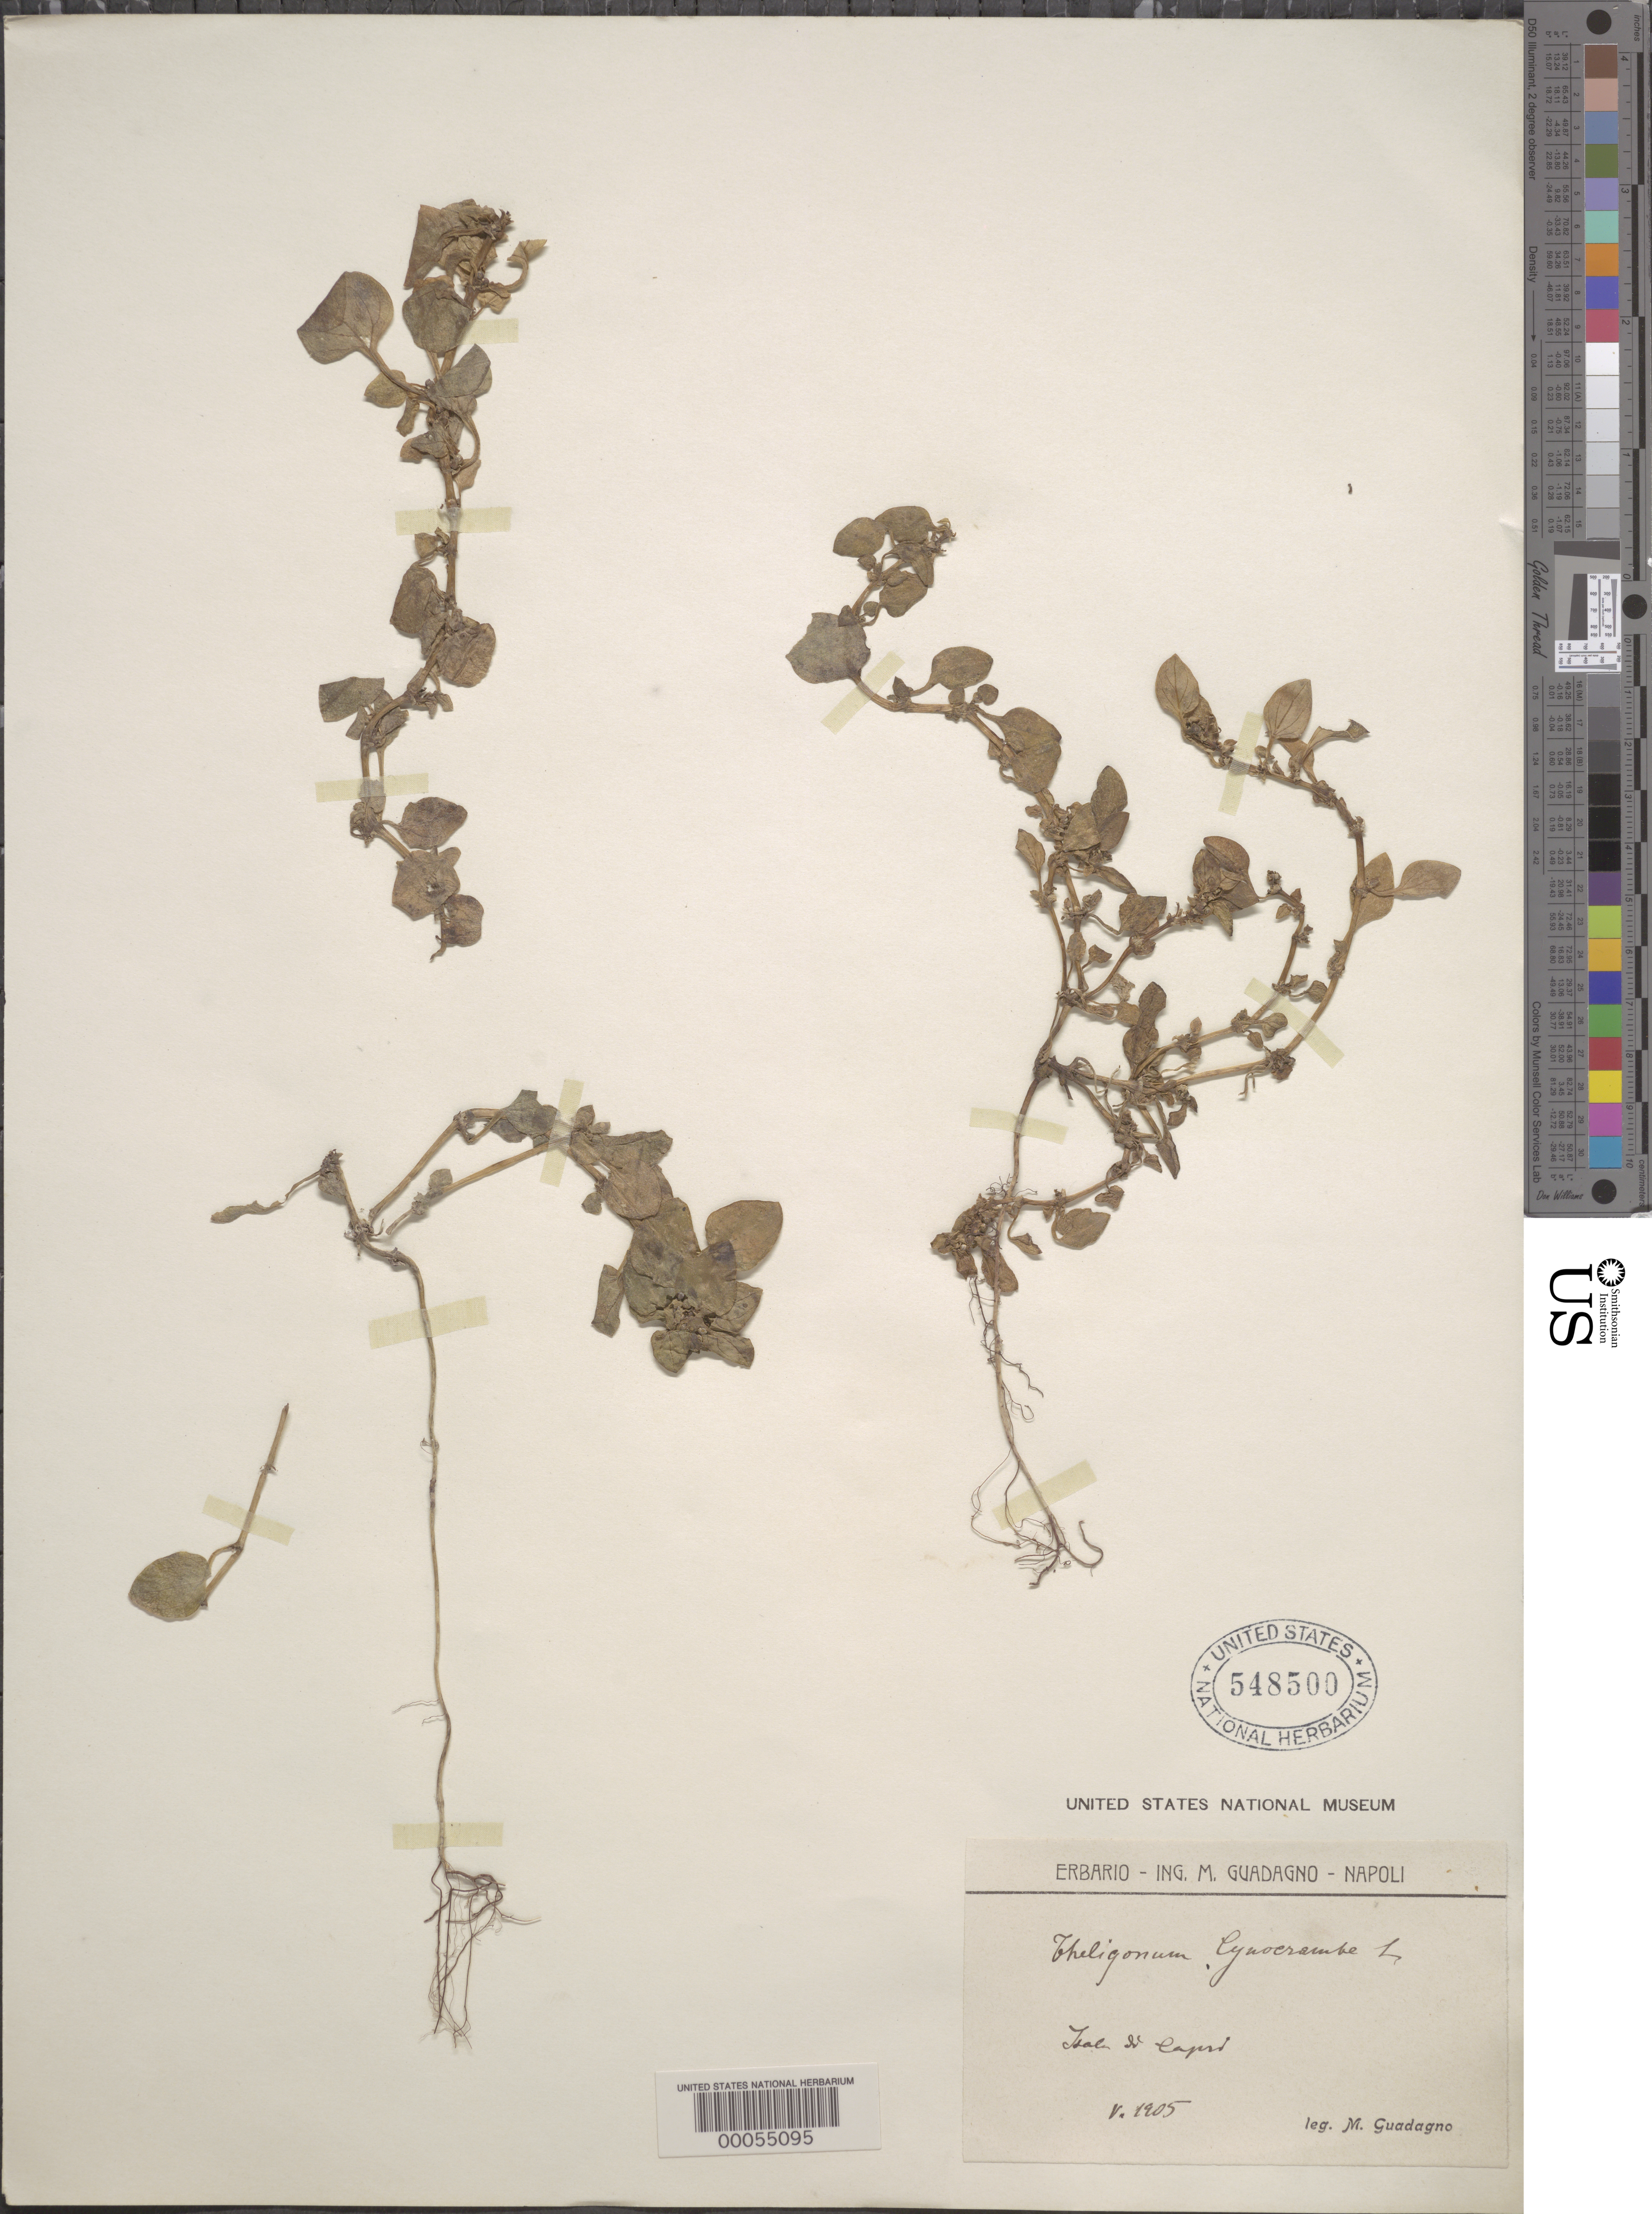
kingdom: Plantae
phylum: Tracheophyta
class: Magnoliopsida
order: Gentianales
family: Rubiaceae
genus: Theligonum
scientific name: Theligonum cynocrambe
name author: L.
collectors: M. Guadagno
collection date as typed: May 1905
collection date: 1905-05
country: Italy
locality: Tsale di capri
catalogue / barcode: US 548500